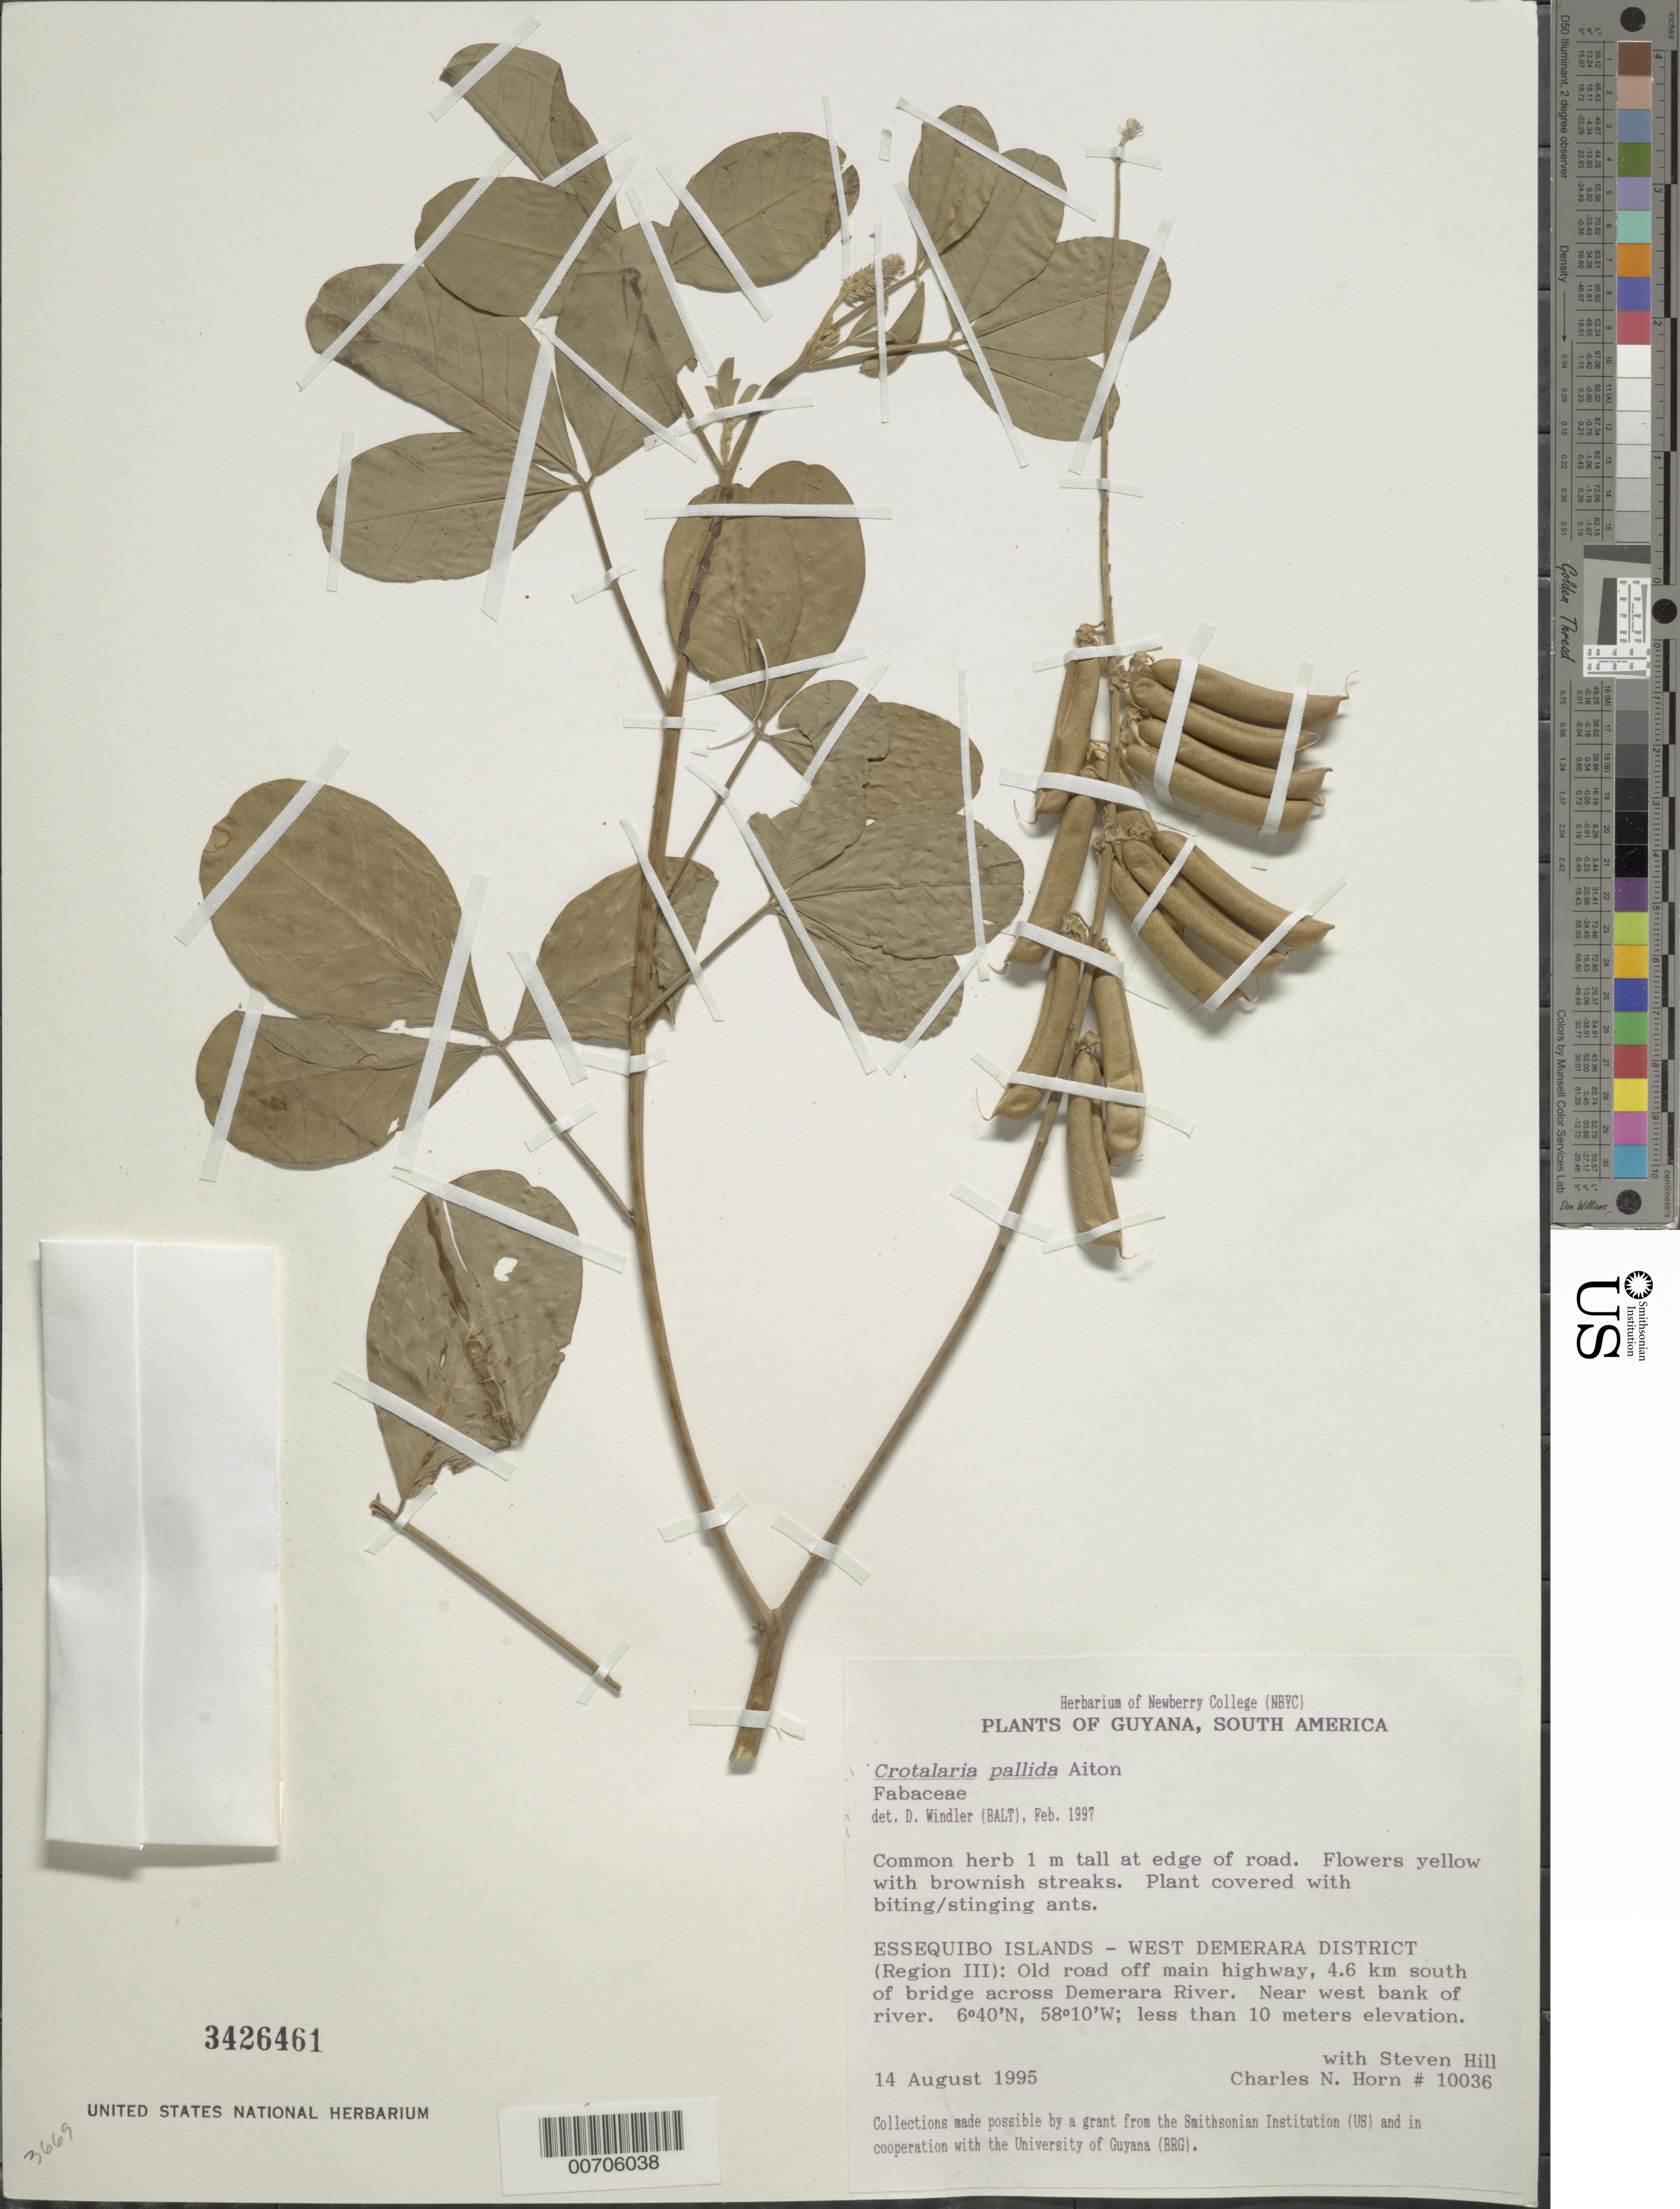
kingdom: Plantae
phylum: Tracheophyta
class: Magnoliopsida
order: Fabales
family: Fabaceae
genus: Crotalaria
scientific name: Crotalaria pallida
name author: Aiton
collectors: C. N. Horn & S. Hill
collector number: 10036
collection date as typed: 14-Aug-95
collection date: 1995-08-14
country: Guyana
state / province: Essequibo Isl-W. Demerara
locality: Demerara R., 4.6 km S of bridge across river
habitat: Roadside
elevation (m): -2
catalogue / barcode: US 3426461